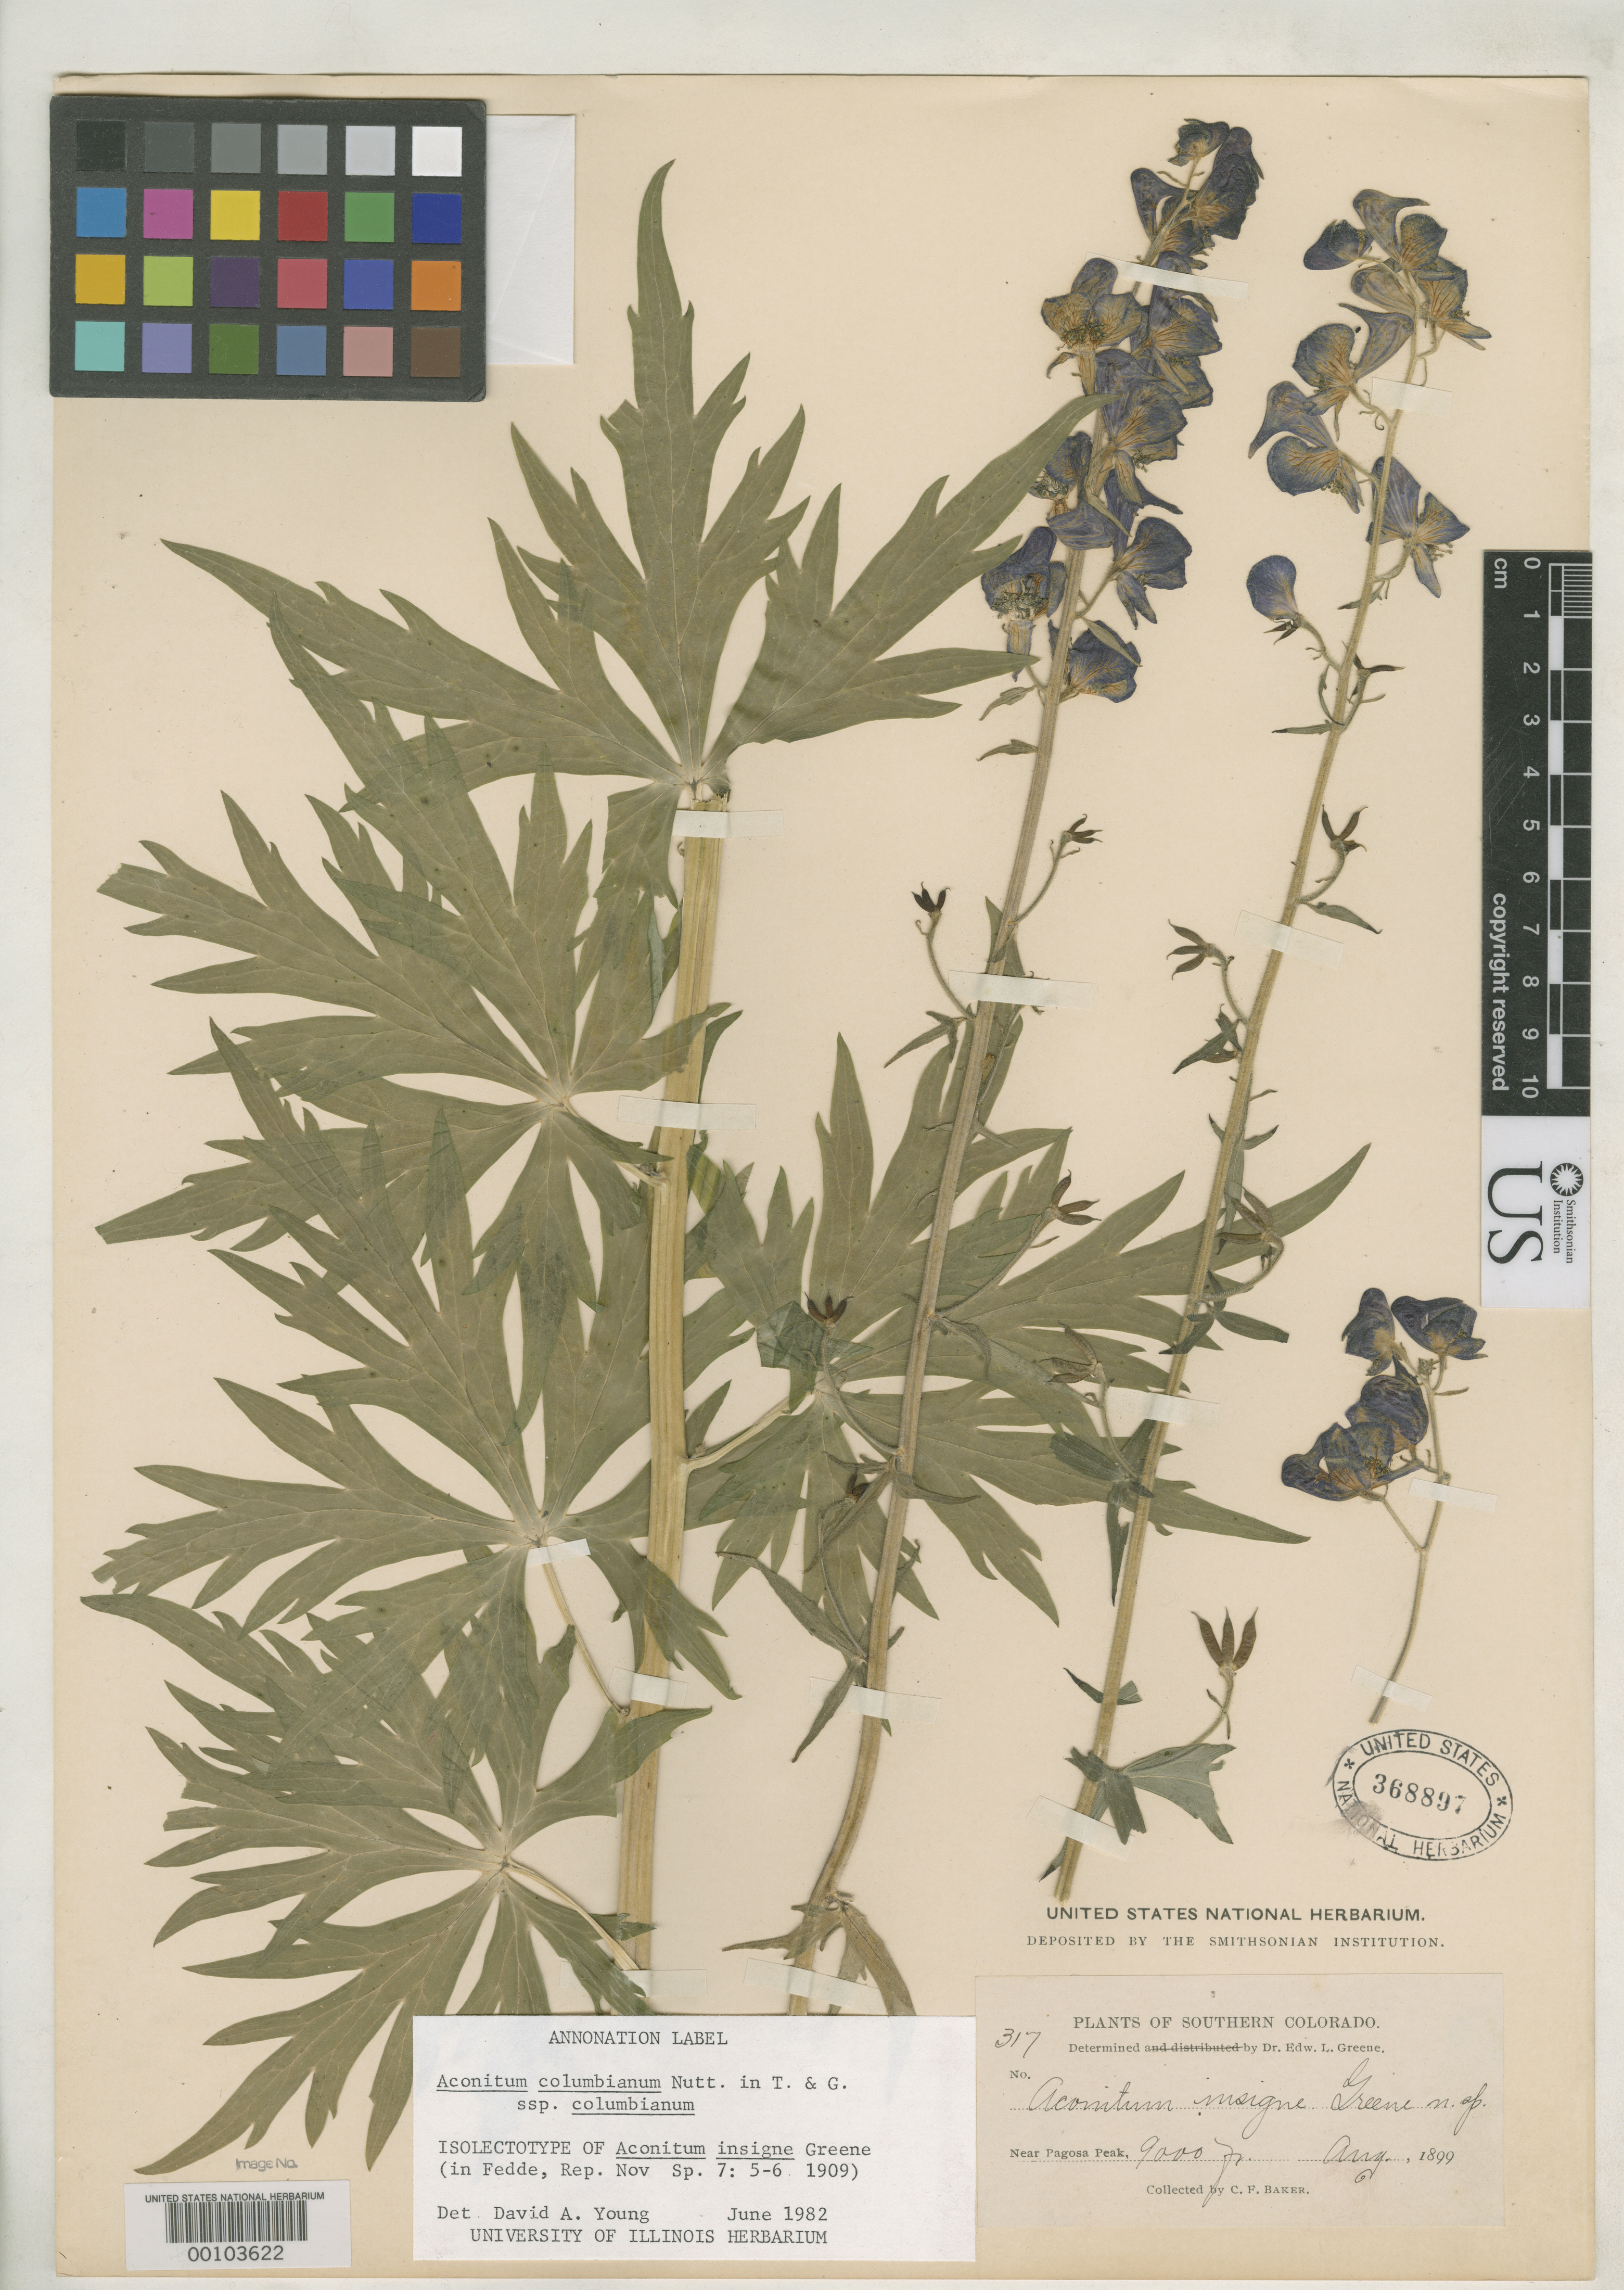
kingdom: Plantae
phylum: Tracheophyta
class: Magnoliopsida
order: Ranunculales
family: Ranunculaceae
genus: Aconitum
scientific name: Aconitum insigne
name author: Greene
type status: Isolectotype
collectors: C. F. Baker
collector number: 317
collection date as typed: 03 Aug 1899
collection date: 1899-08-03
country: United States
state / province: Colorado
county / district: Mineral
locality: Pagosa Peak.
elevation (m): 2743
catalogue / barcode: US 368897